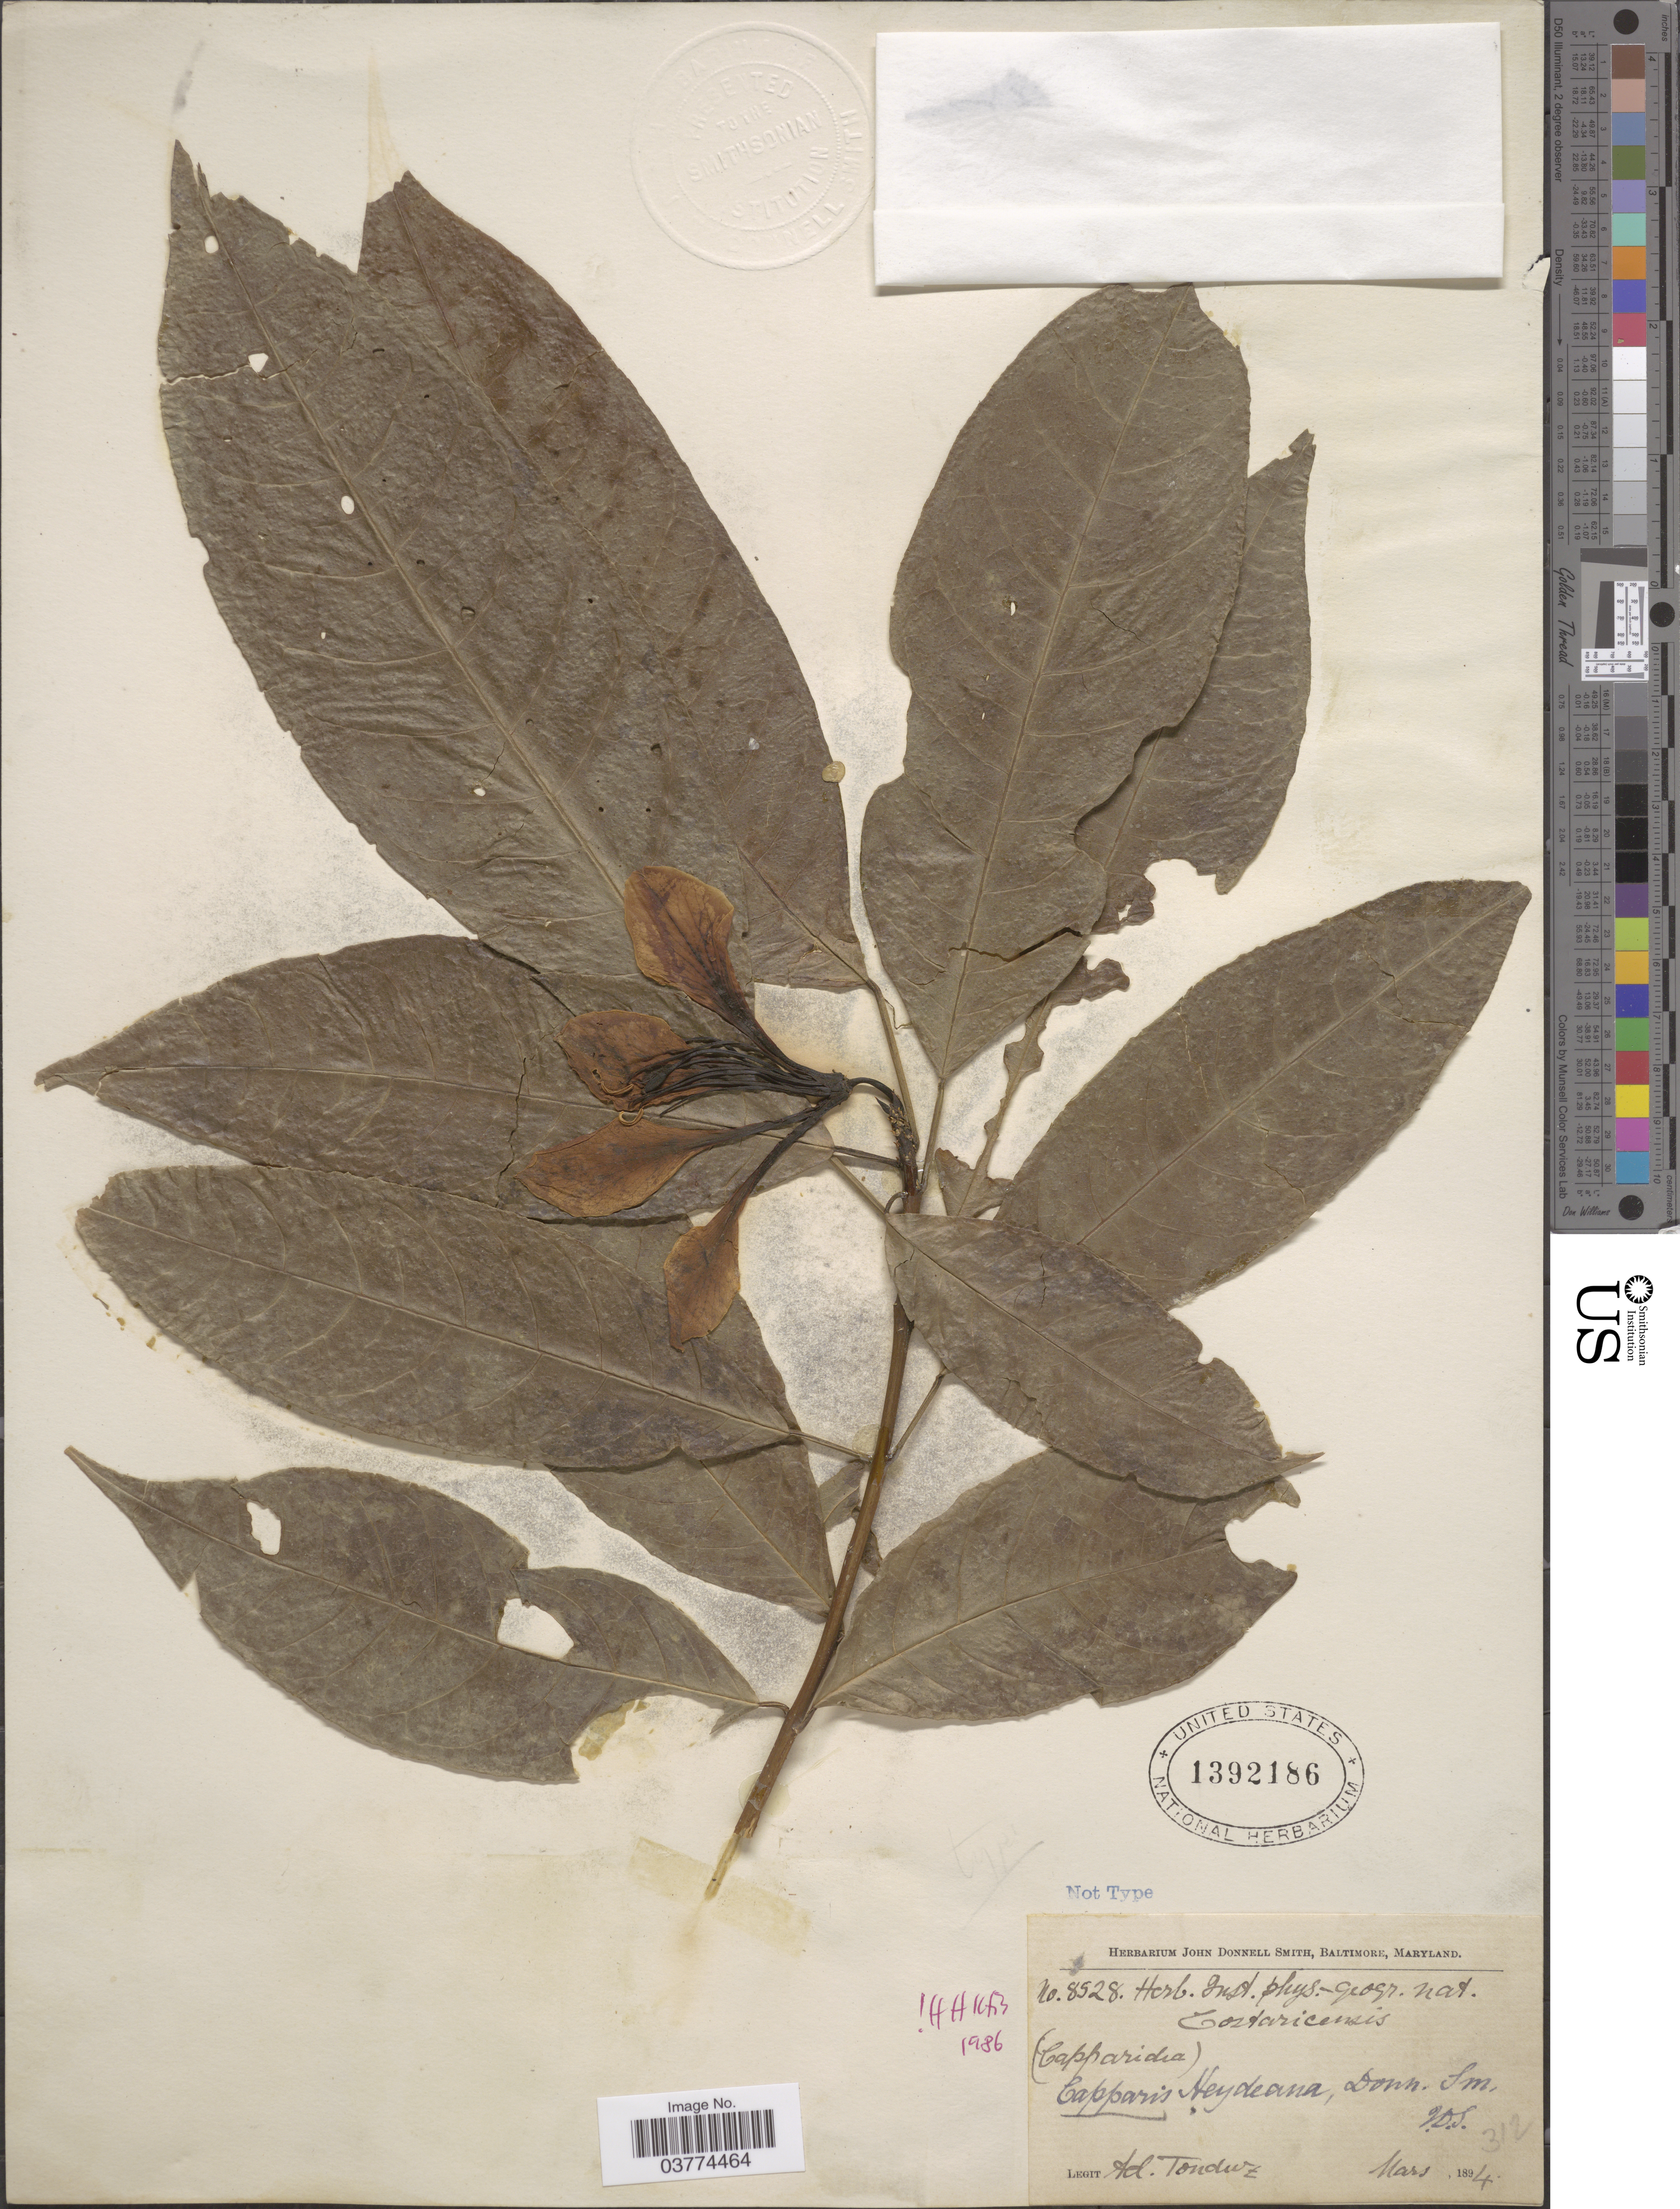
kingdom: Plantae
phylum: Tracheophyta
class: Magnoliopsida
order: Brassicales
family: Capparaceae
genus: Caphexandra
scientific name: Caphexandra heydeana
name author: (Donn. Sm.) Cornejo & Iltis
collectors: A. Tonduz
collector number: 8528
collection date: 1894-03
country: Costa Rica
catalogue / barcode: US 1392186